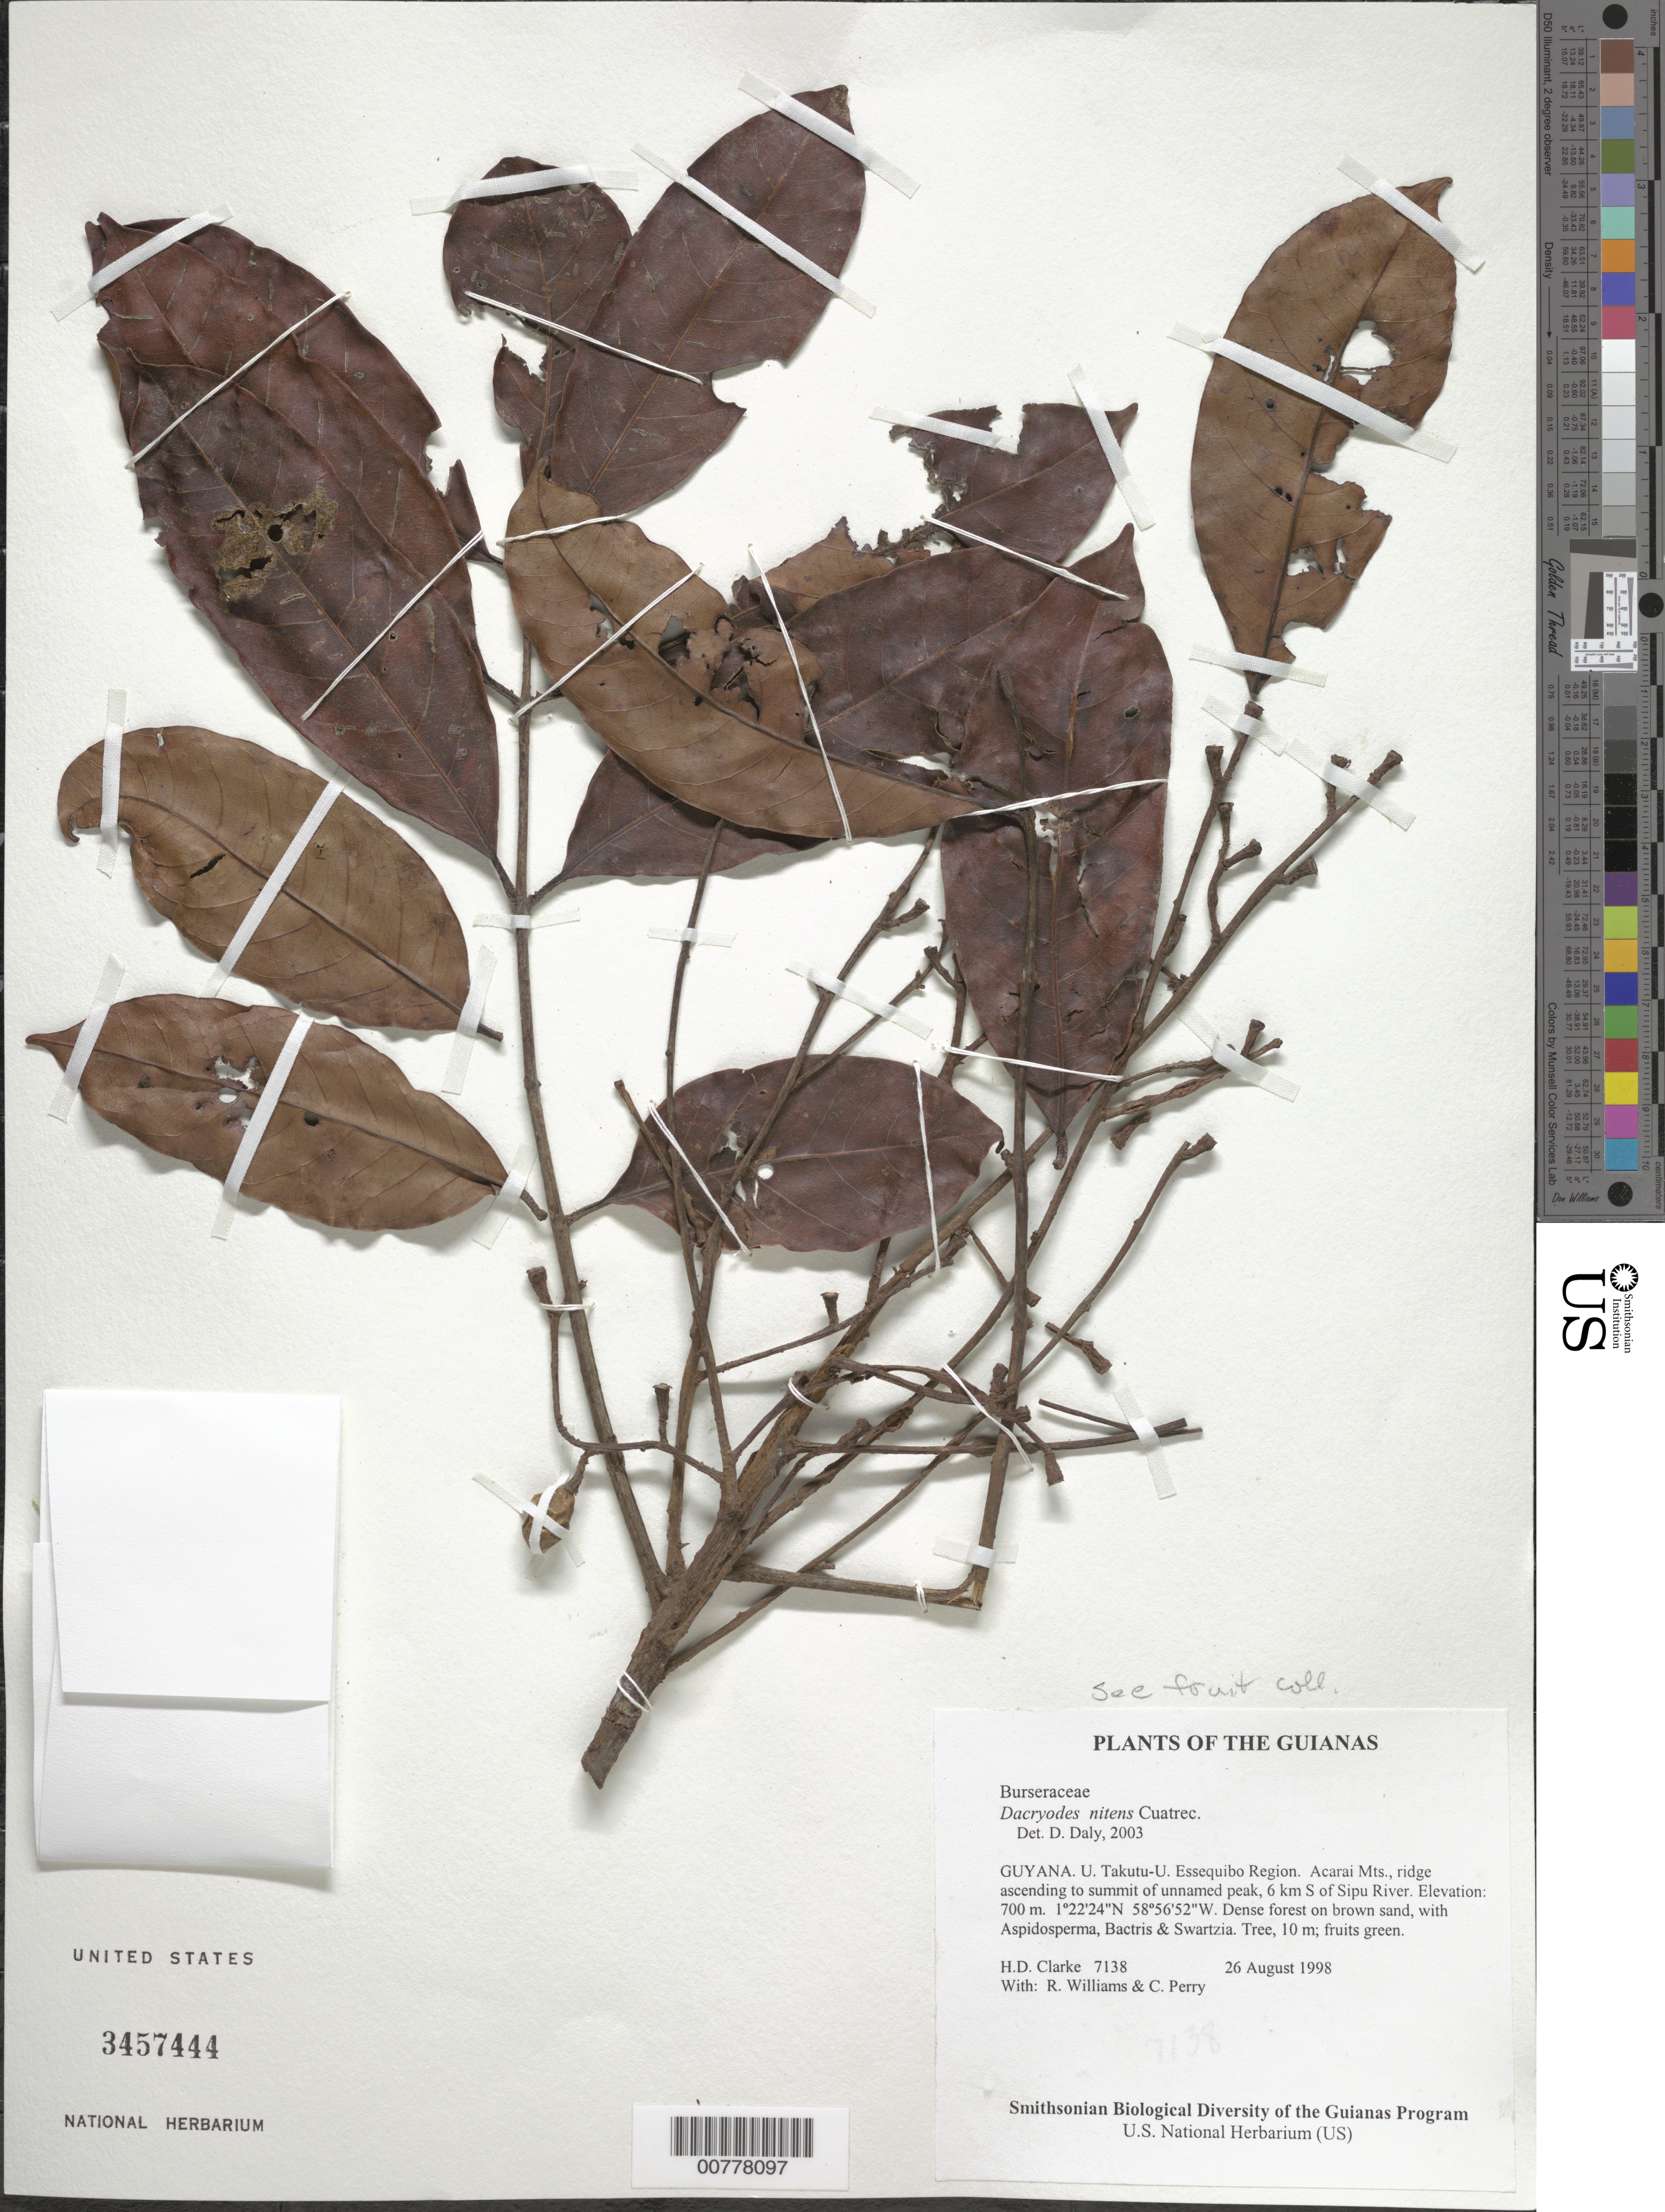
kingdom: Plantae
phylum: Tracheophyta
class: Magnoliopsida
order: Sapindales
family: Burseraceae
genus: Dacryodes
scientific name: Dacryodes nitens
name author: Cuatrec.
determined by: Daly, D. C.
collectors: H. D. Clarke, R. Williams & C. Perry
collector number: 7138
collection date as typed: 26 August 1998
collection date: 1998-08-26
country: Guyana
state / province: U. Takutu-U. Essequibo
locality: Acarai Mts., ridge ascending to summit of unnamed peak, 6 km S of Sipu River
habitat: Dense forest on brown sand, with Aspidosperma, Bactris & Swartzia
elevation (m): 700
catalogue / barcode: US 3457444